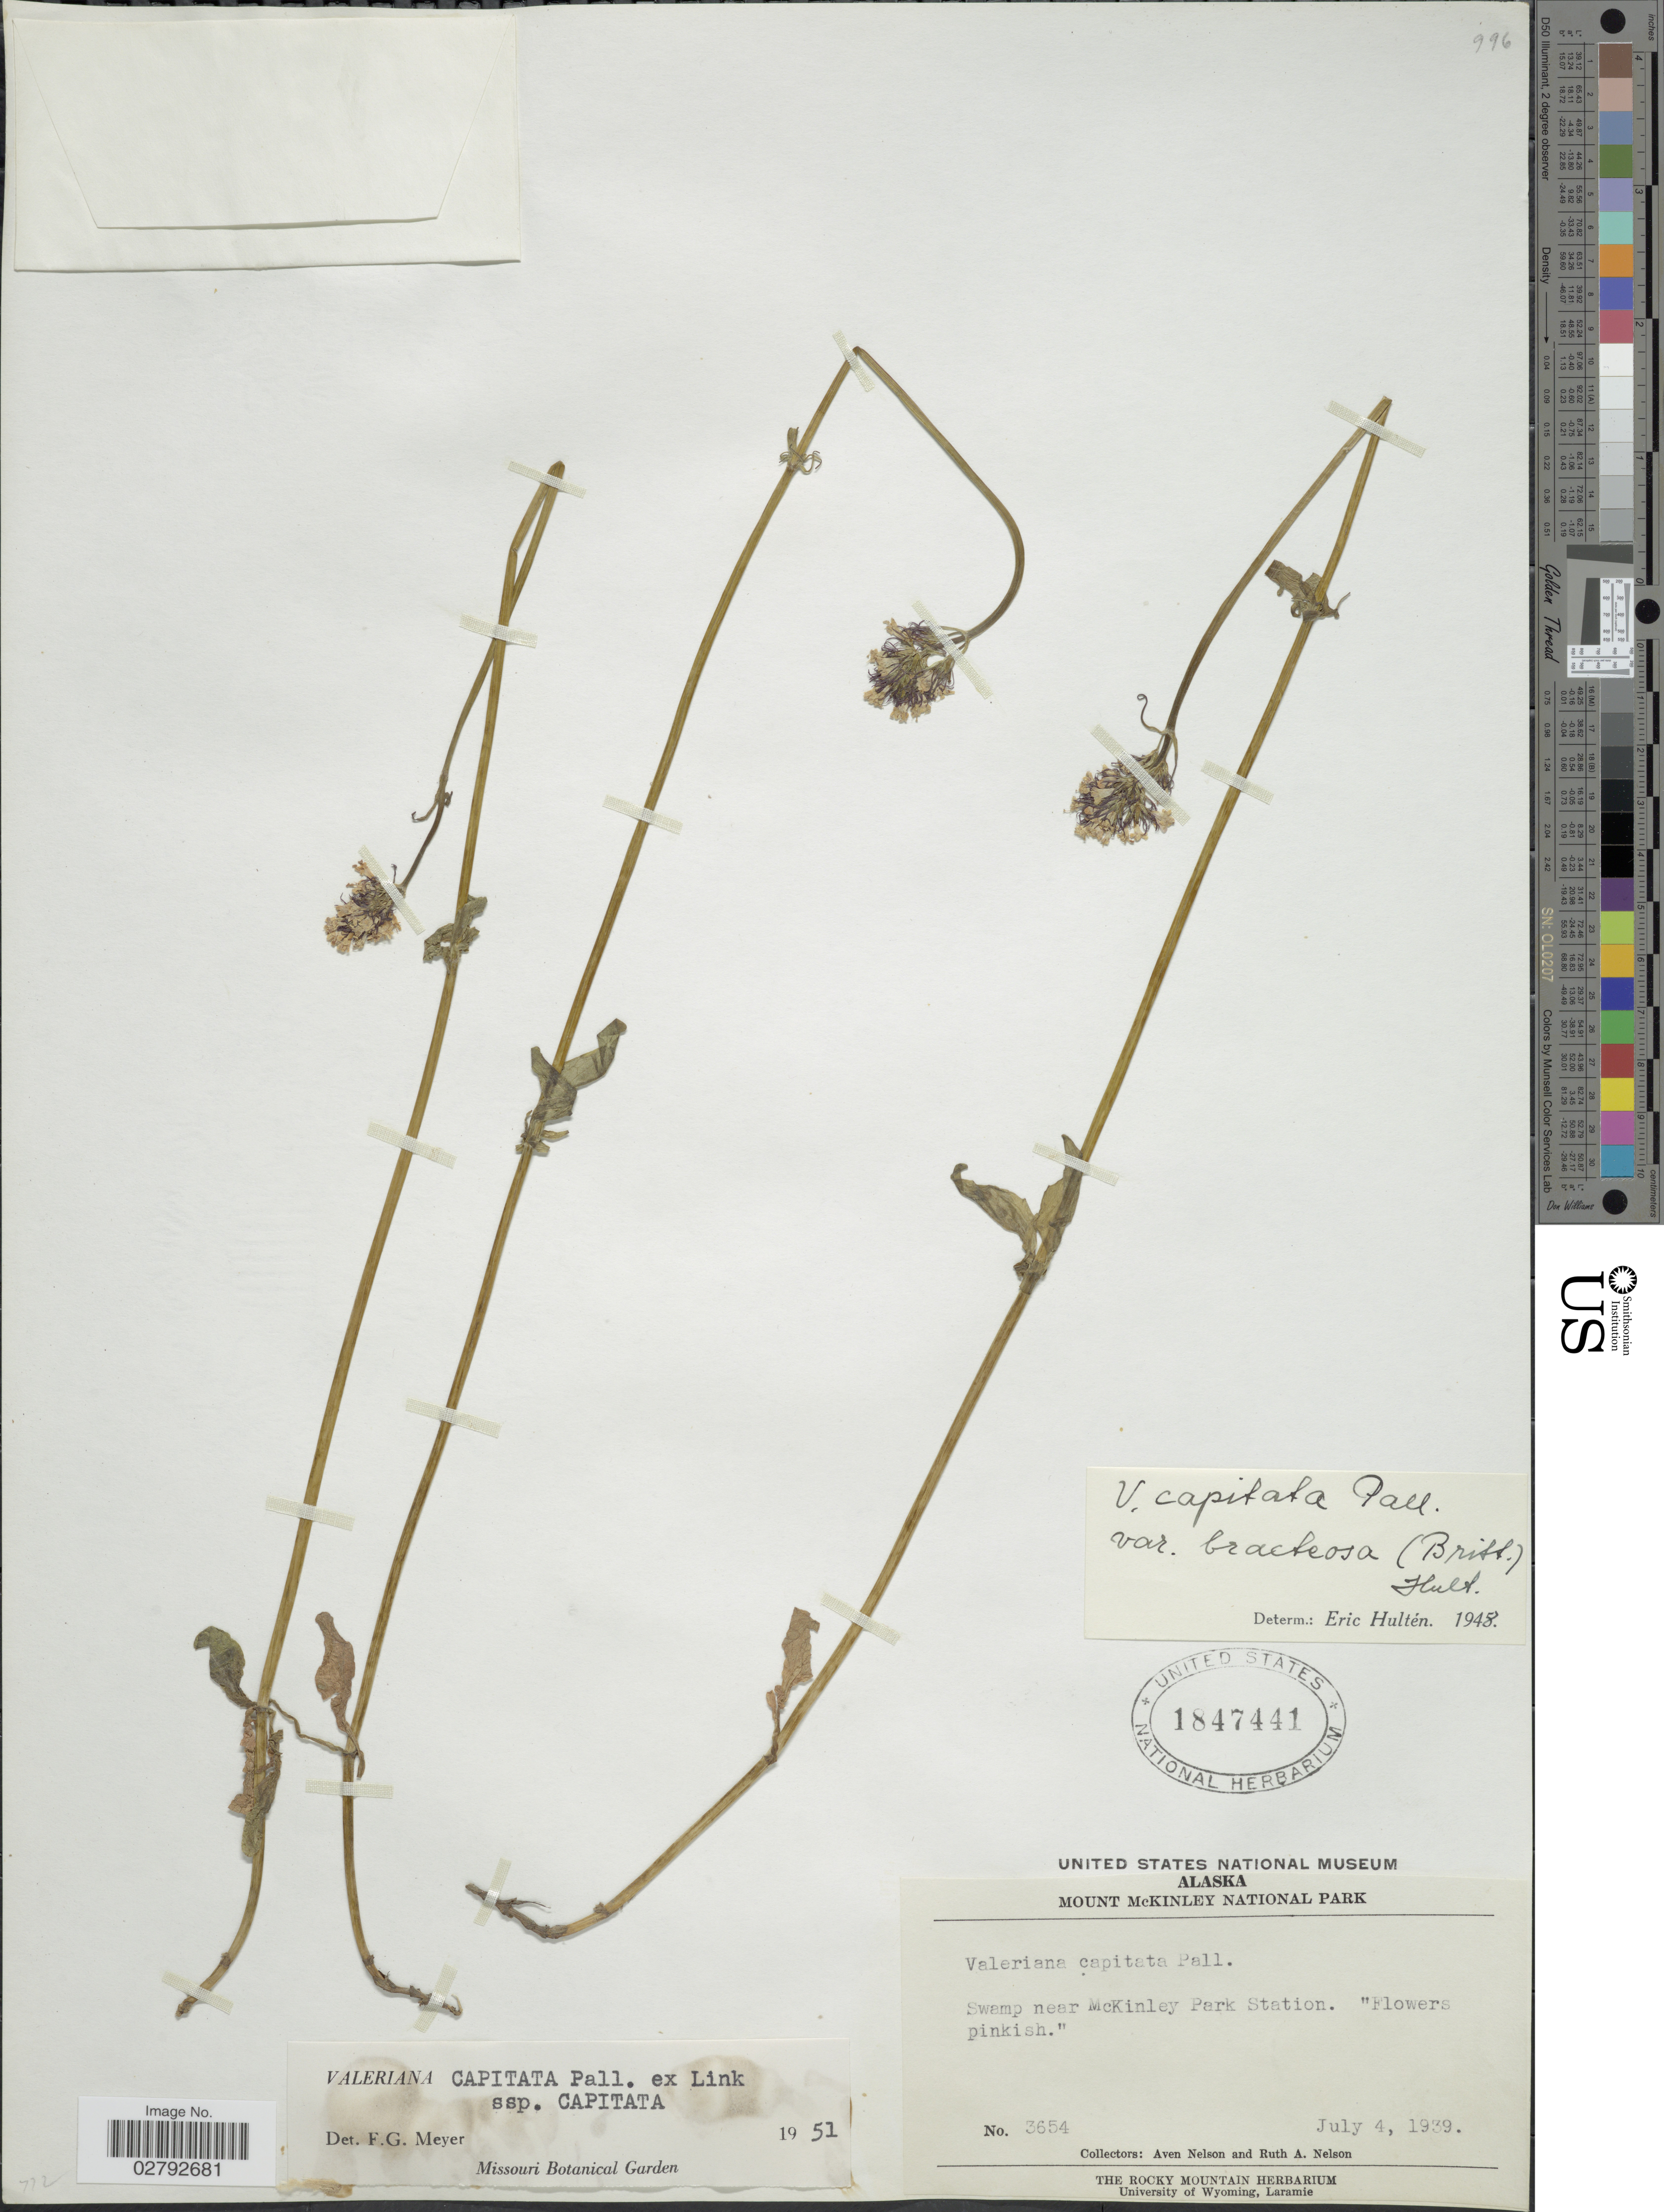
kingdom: Plantae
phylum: Tracheophyta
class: Magnoliopsida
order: Dipsacales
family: Caprifoliaceae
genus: Valeriana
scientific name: Valeriana capitata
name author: Link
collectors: A. Nelson & R. A. Nelson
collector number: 3654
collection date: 1939-07-04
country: United States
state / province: Alaska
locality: Mount McKinley National Park. Swamp near McKinley Park Station.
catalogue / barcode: US 1847441